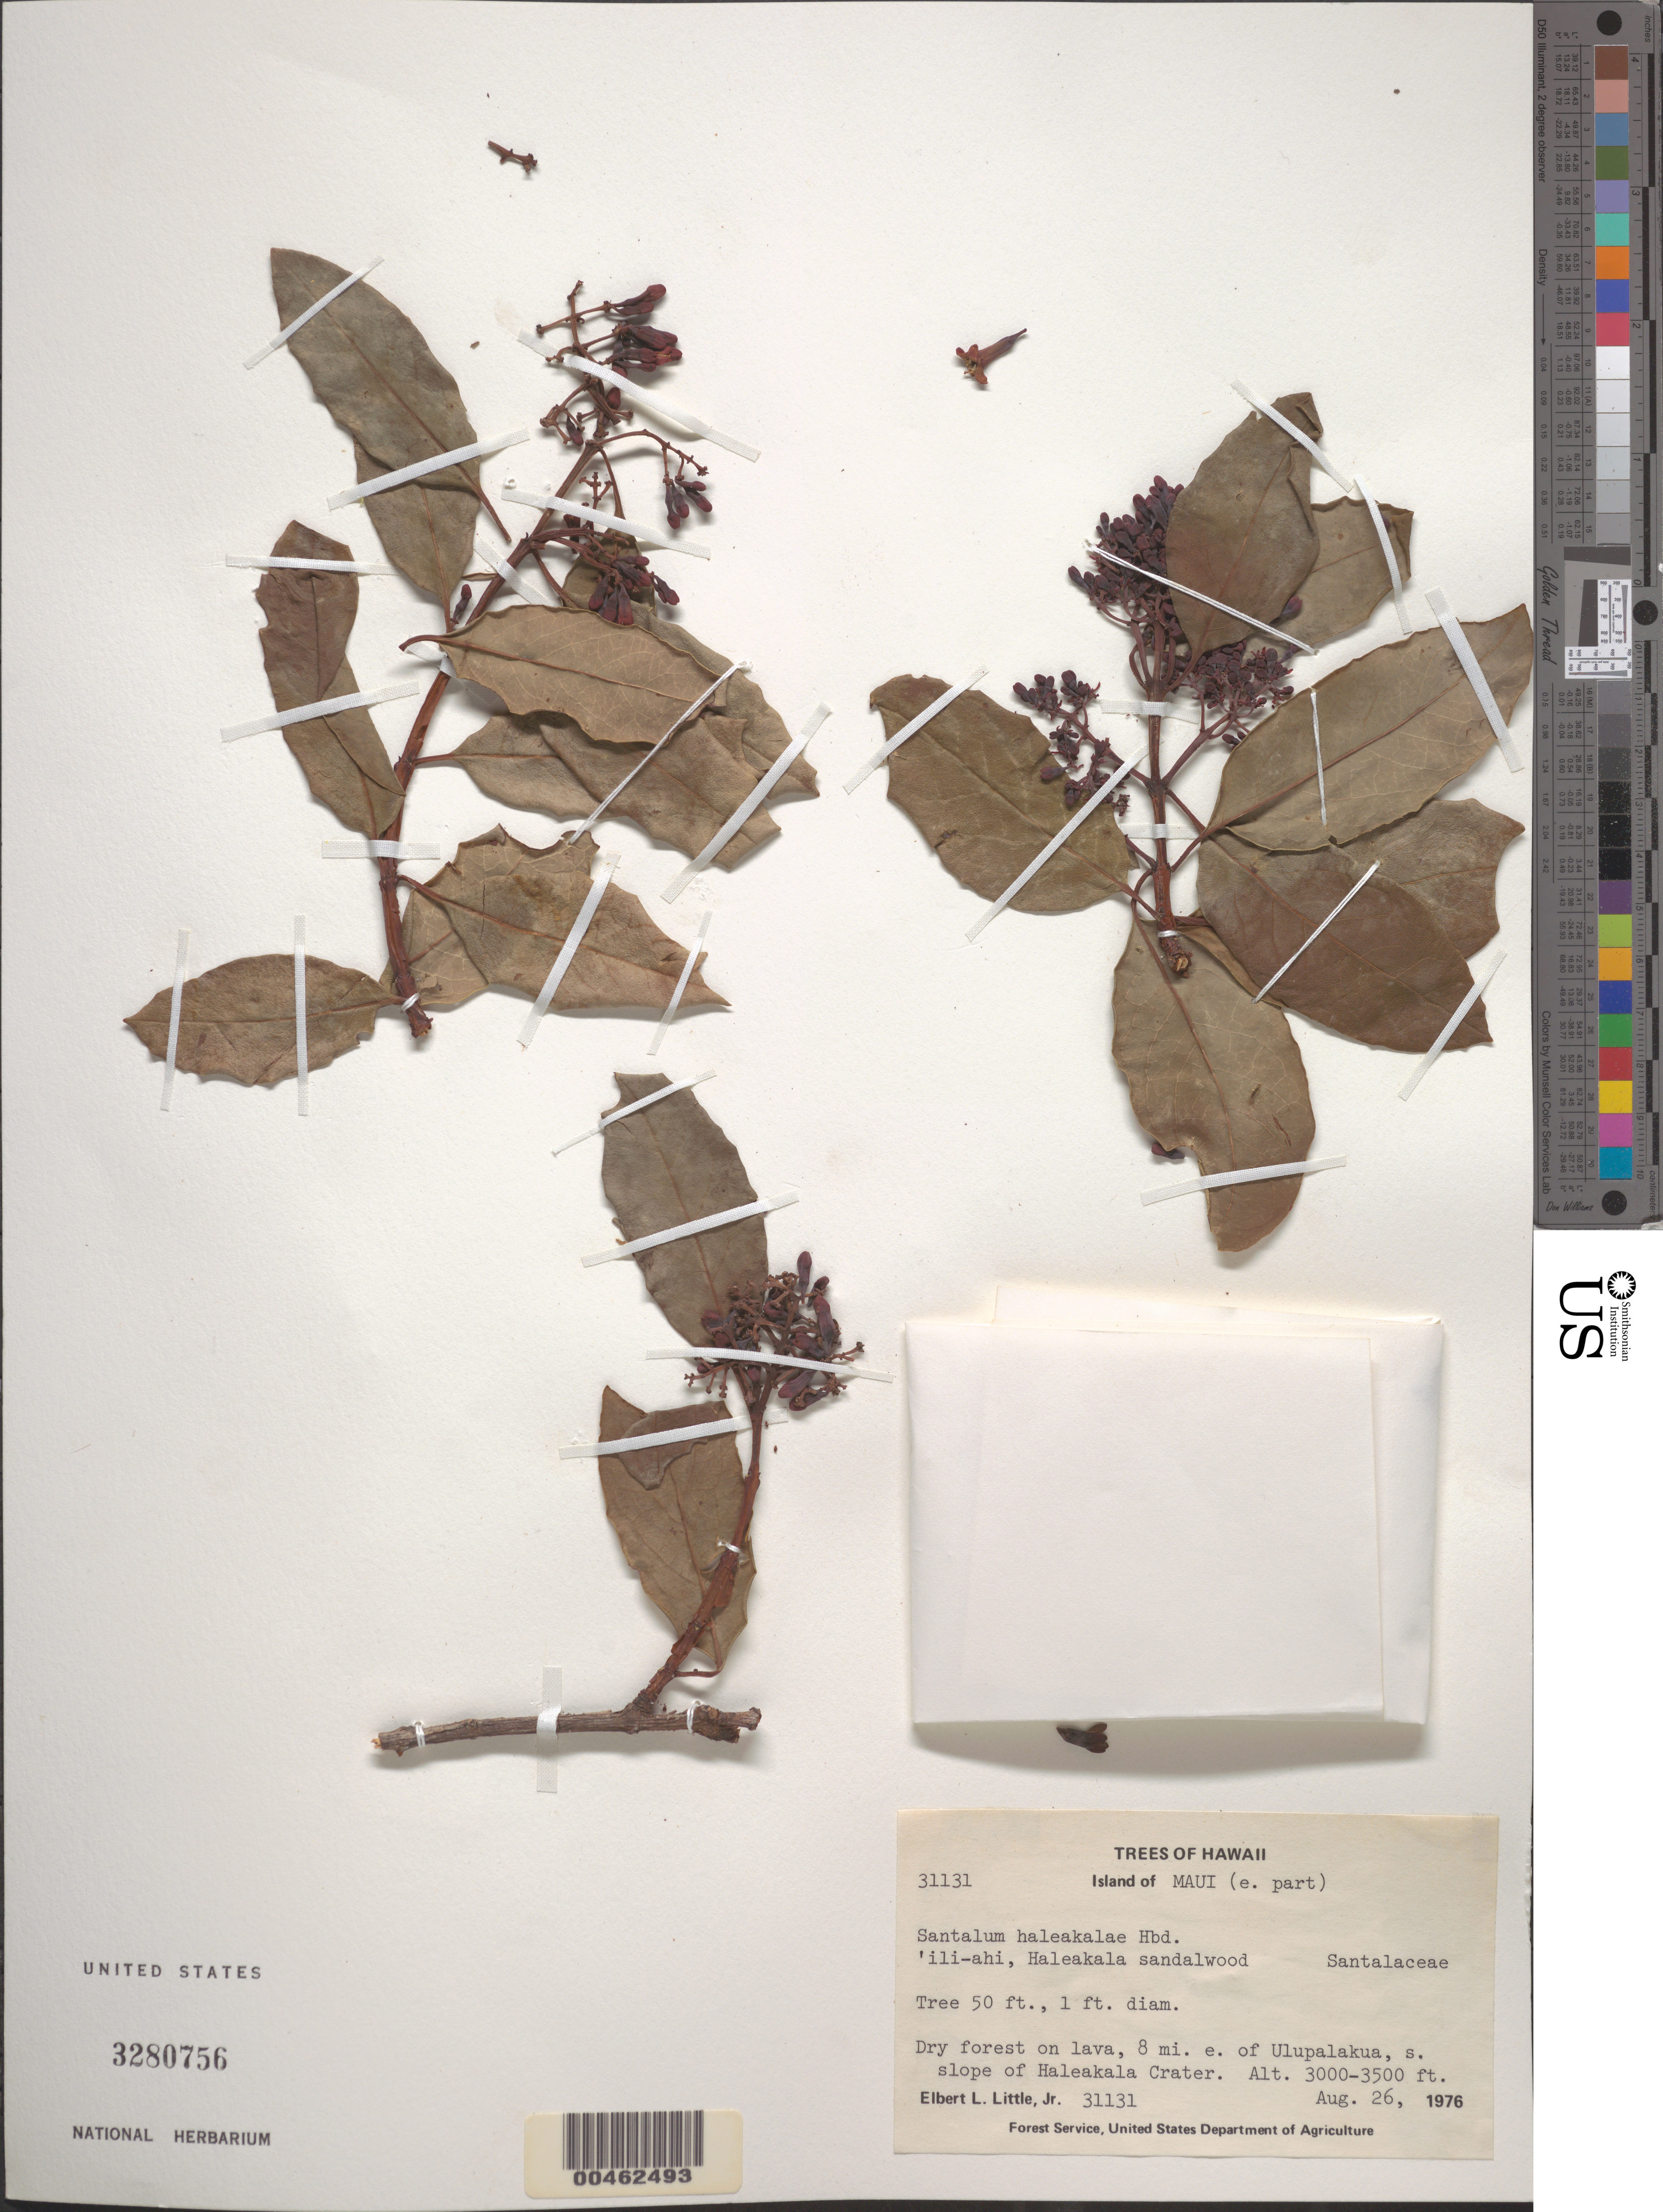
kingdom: Plantae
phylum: Tracheophyta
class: Magnoliopsida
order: Santalales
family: Santalaceae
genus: Santalum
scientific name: Santalum haleakalae var. haleakalae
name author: Hillebr.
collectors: E. L. Little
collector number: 31131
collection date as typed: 26 Aug 1976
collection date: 1976-08-26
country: United States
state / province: Hawaii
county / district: Maui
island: Maui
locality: E part of Maui, 8 mi E of Ulupalakua, S slope of Haleakala Crater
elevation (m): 914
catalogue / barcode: US 3280756